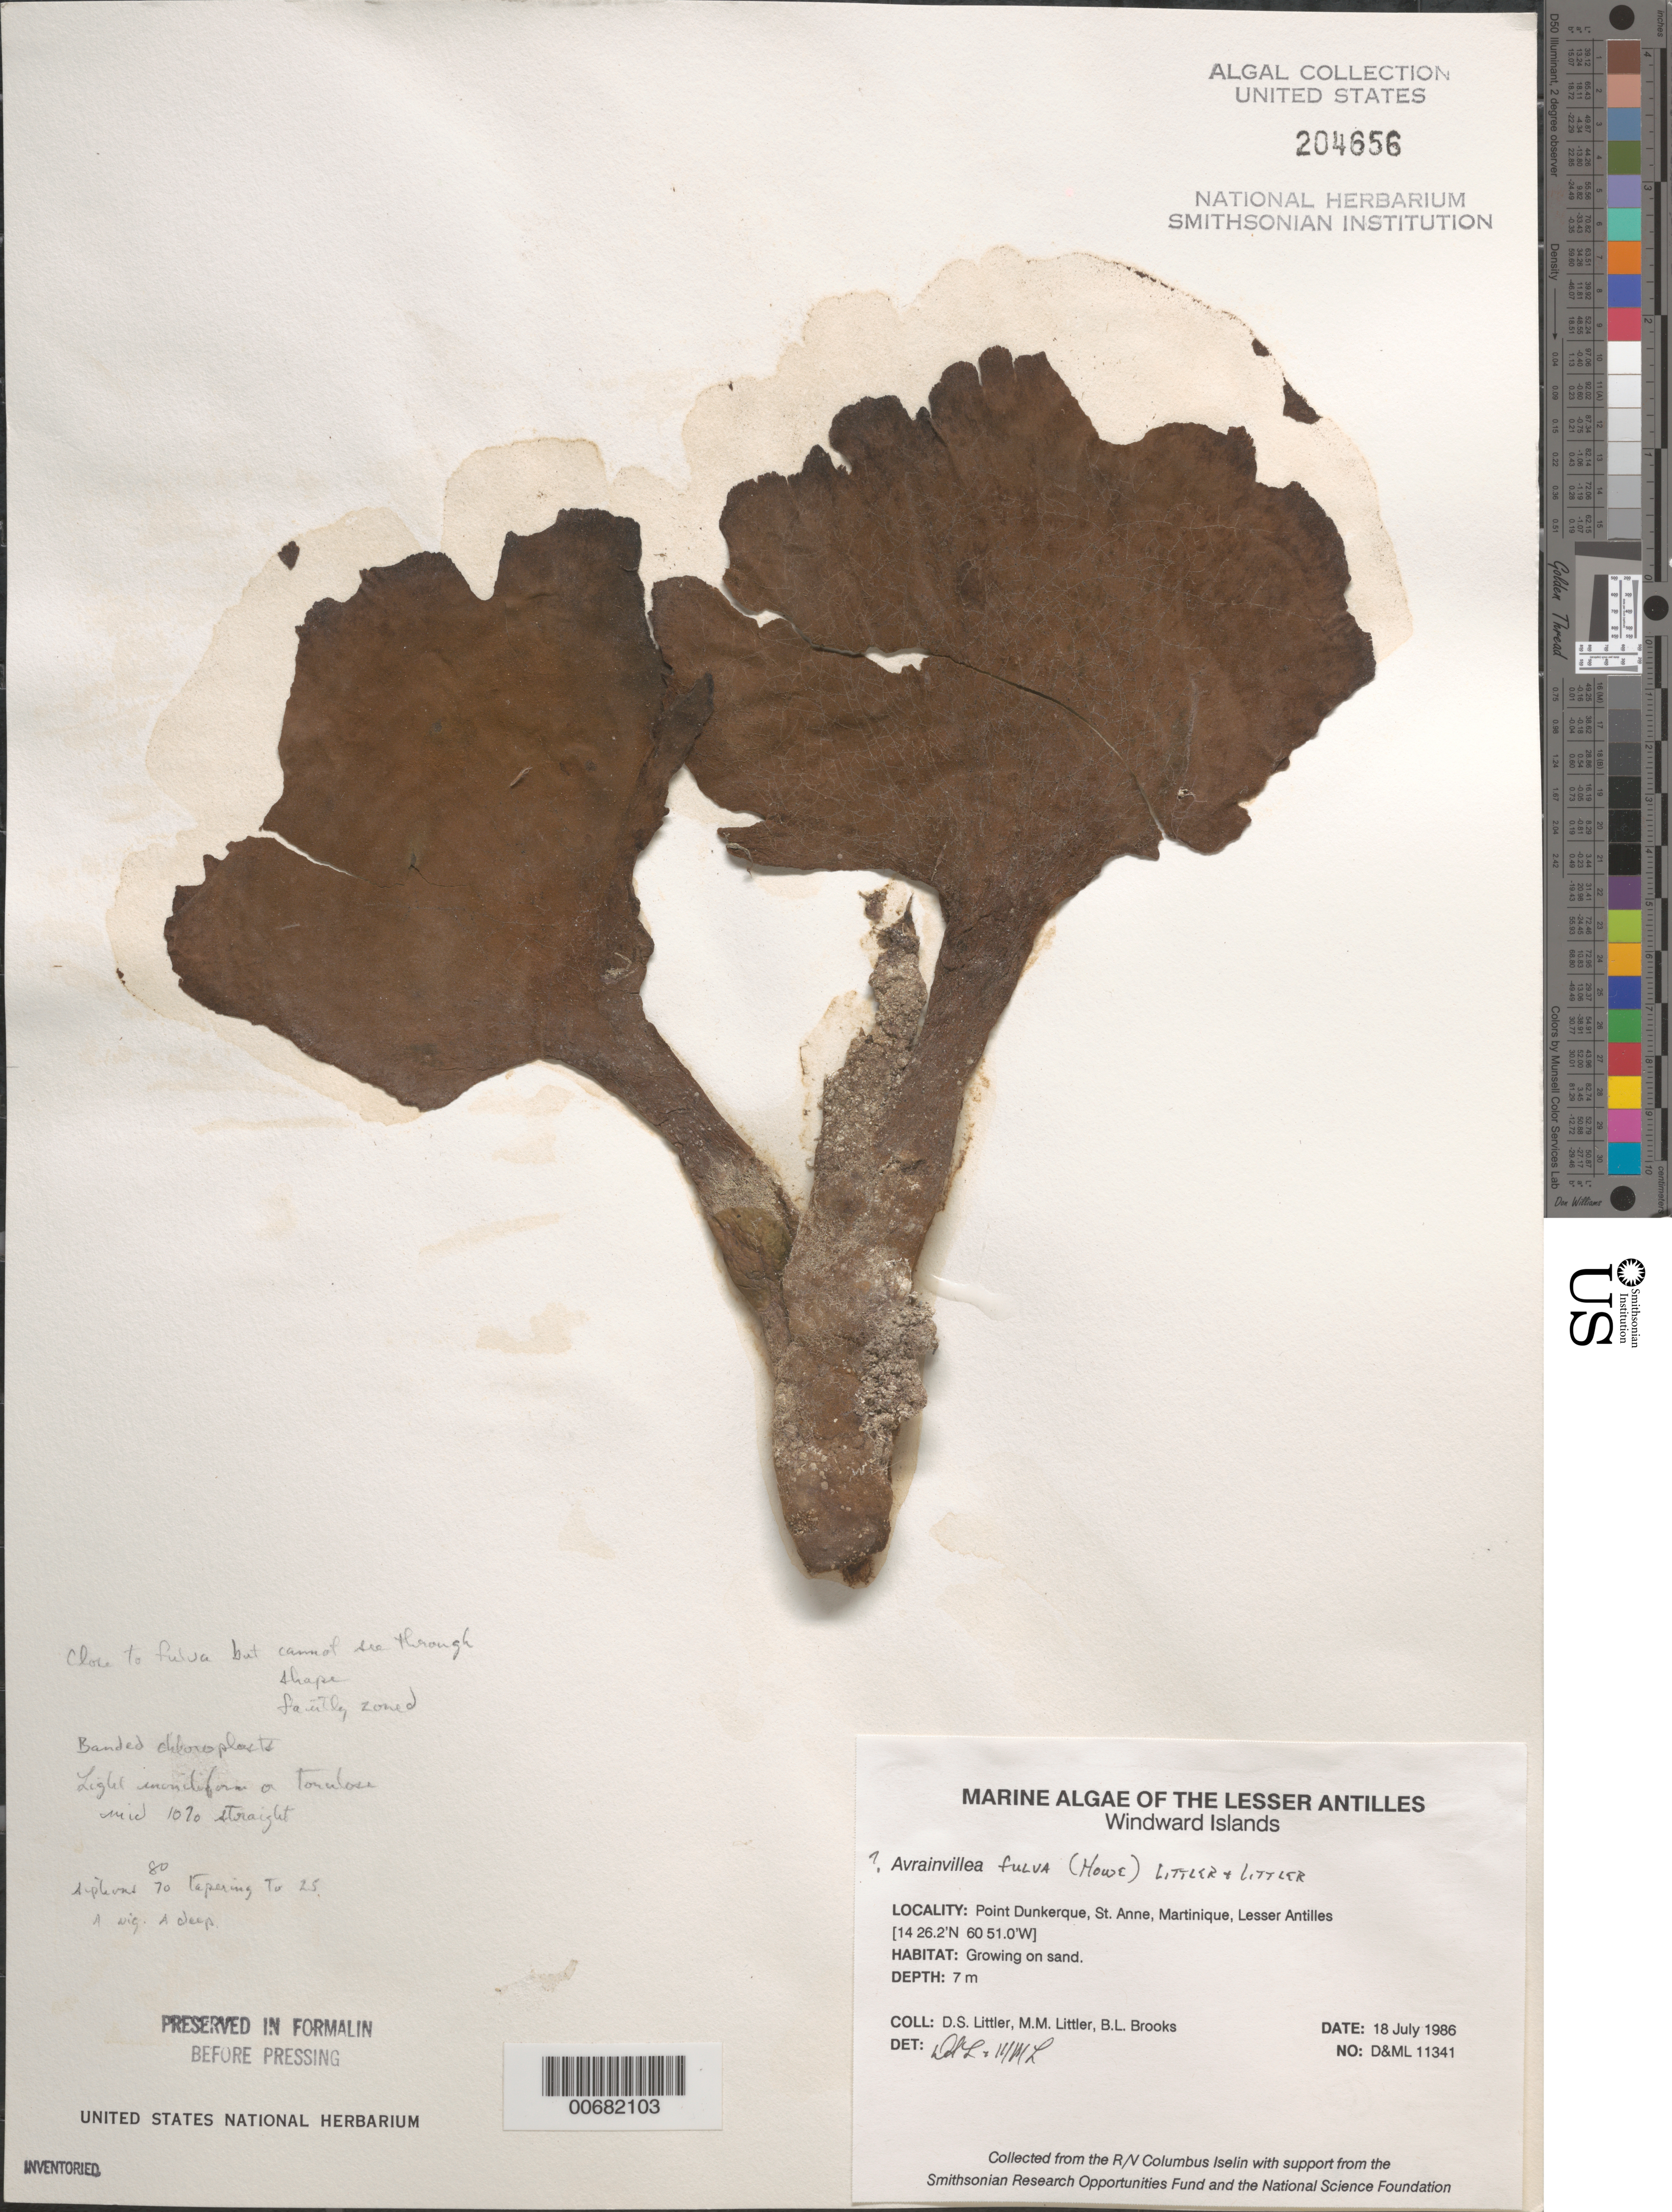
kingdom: Plantae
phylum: Chlorophyta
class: Ulvophyceae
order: Bryopsidales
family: Dichotomosiphonaceae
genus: Avrainvillea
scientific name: Avrainvillea fulva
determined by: Littler, D. S.; Littler, M. M.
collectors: D. S. Littler, M. M. Littler & B. Brooks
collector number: D&ML 11341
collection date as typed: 18 Jul 1986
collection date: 1986-07-18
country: Martinique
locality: Pointe Dunkerque, St. Anne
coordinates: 14 26.2' N, 60 51.0' W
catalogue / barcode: US 204656